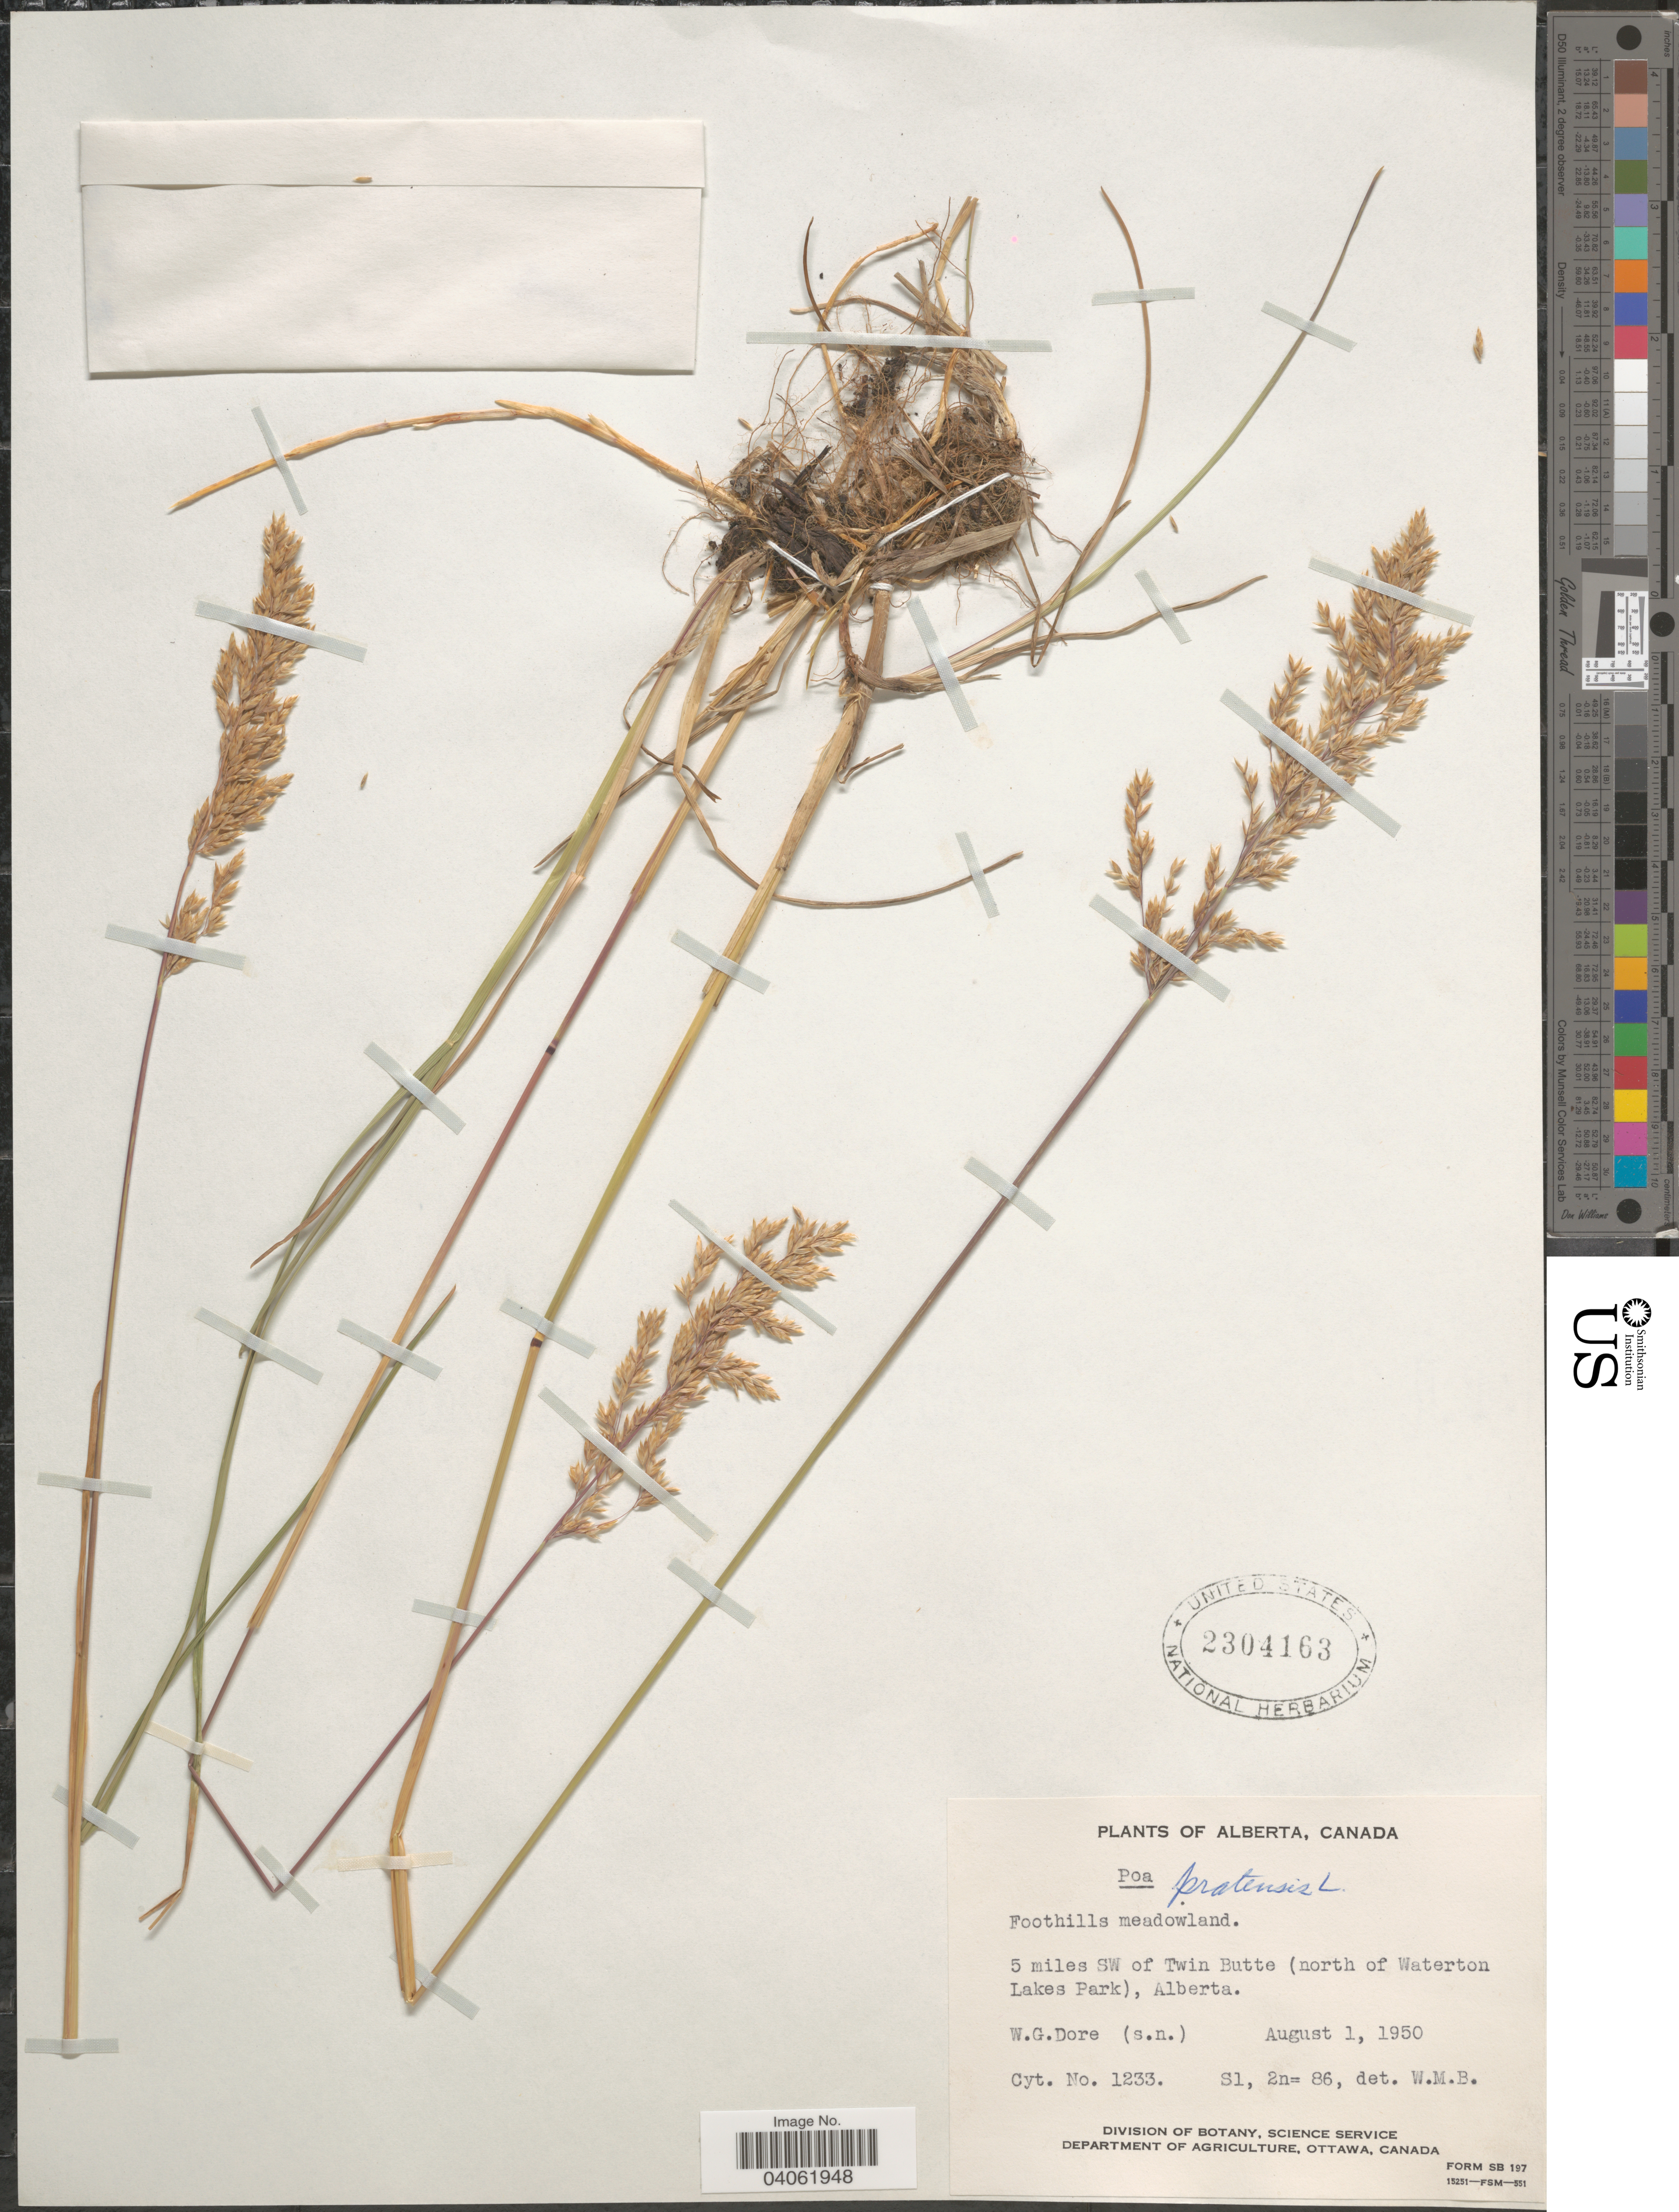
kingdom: Plantae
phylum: Tracheophyta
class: Liliopsida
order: Poales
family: Poaceae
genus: Poa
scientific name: Poa pratensis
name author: L.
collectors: W. Dore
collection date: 1950-08-01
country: Canada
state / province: Alberta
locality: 5 miles SW of Twin Butte (north of Waterton Lakes Park).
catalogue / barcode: US 2304163